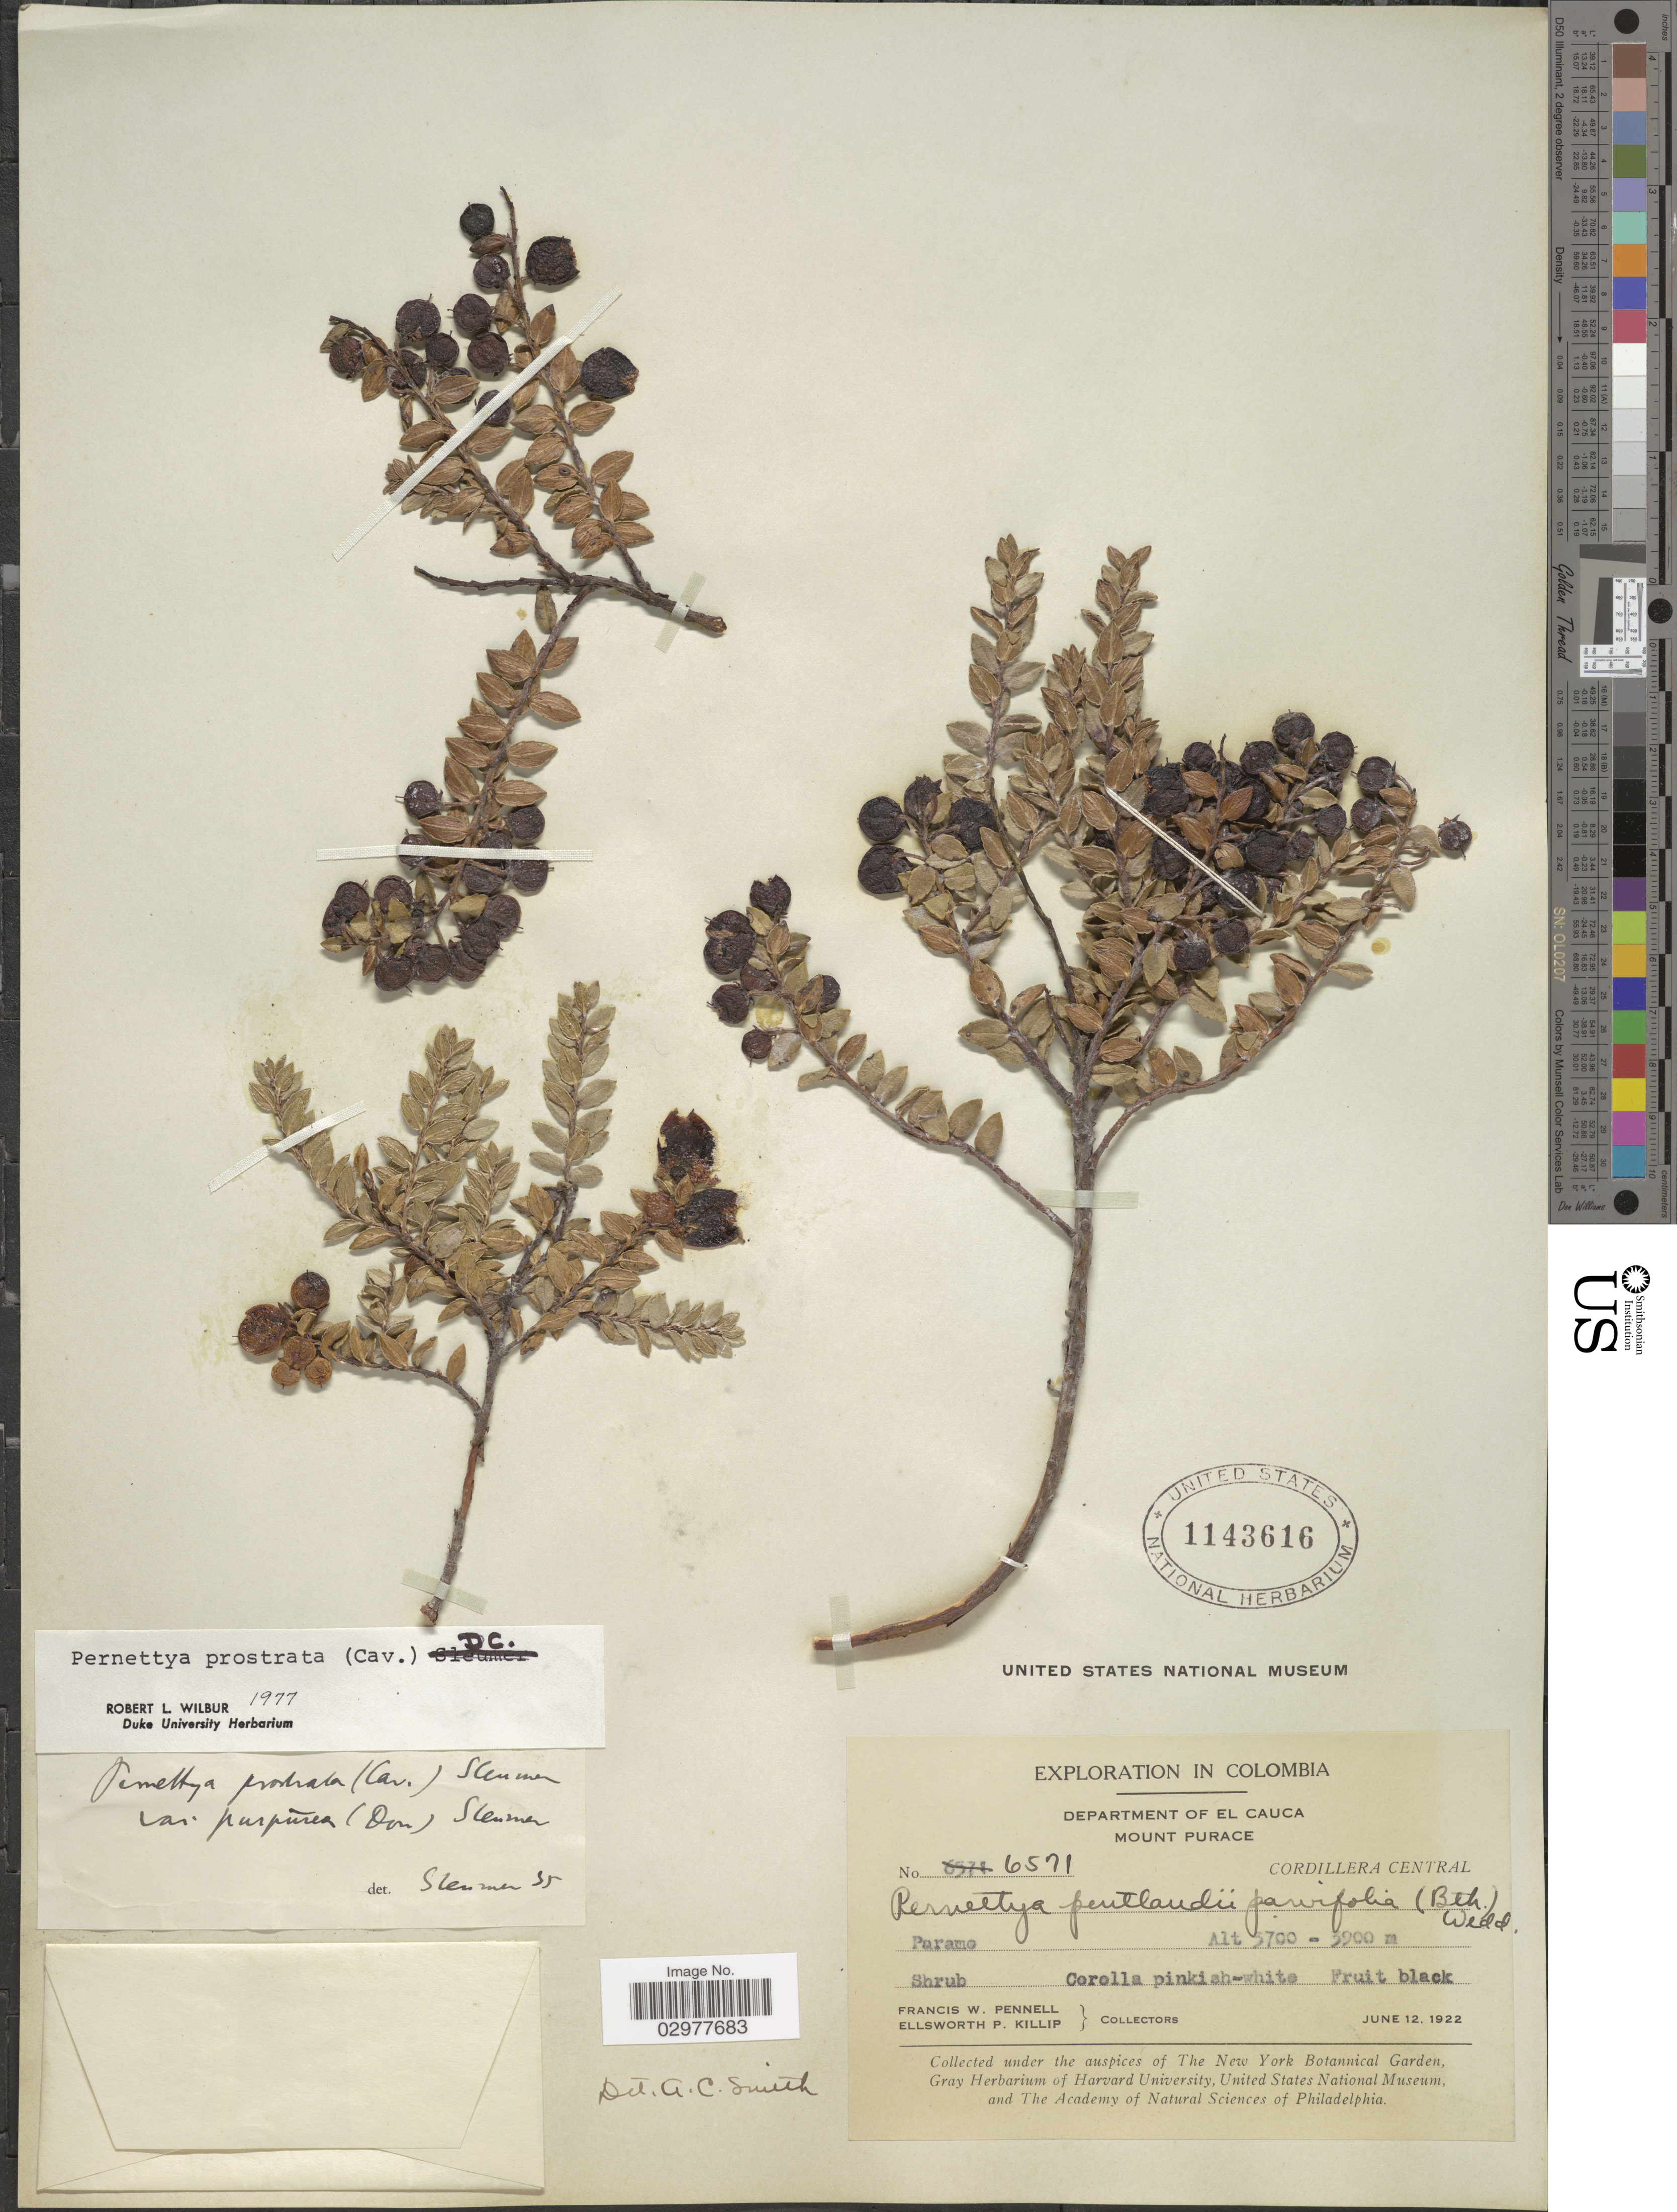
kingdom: Plantae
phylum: Tracheophyta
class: Magnoliopsida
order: Ericales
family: Ericaceae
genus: Pernettya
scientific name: Pernettya prostrata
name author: (Cav.) DC.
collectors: F. W. Pennell & E. P. Killip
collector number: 6571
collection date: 1922-06-12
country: Colombia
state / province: Cauca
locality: Department of El Cauca, Mount Purace, Cordillera Central.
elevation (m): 3700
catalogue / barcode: US 1143616